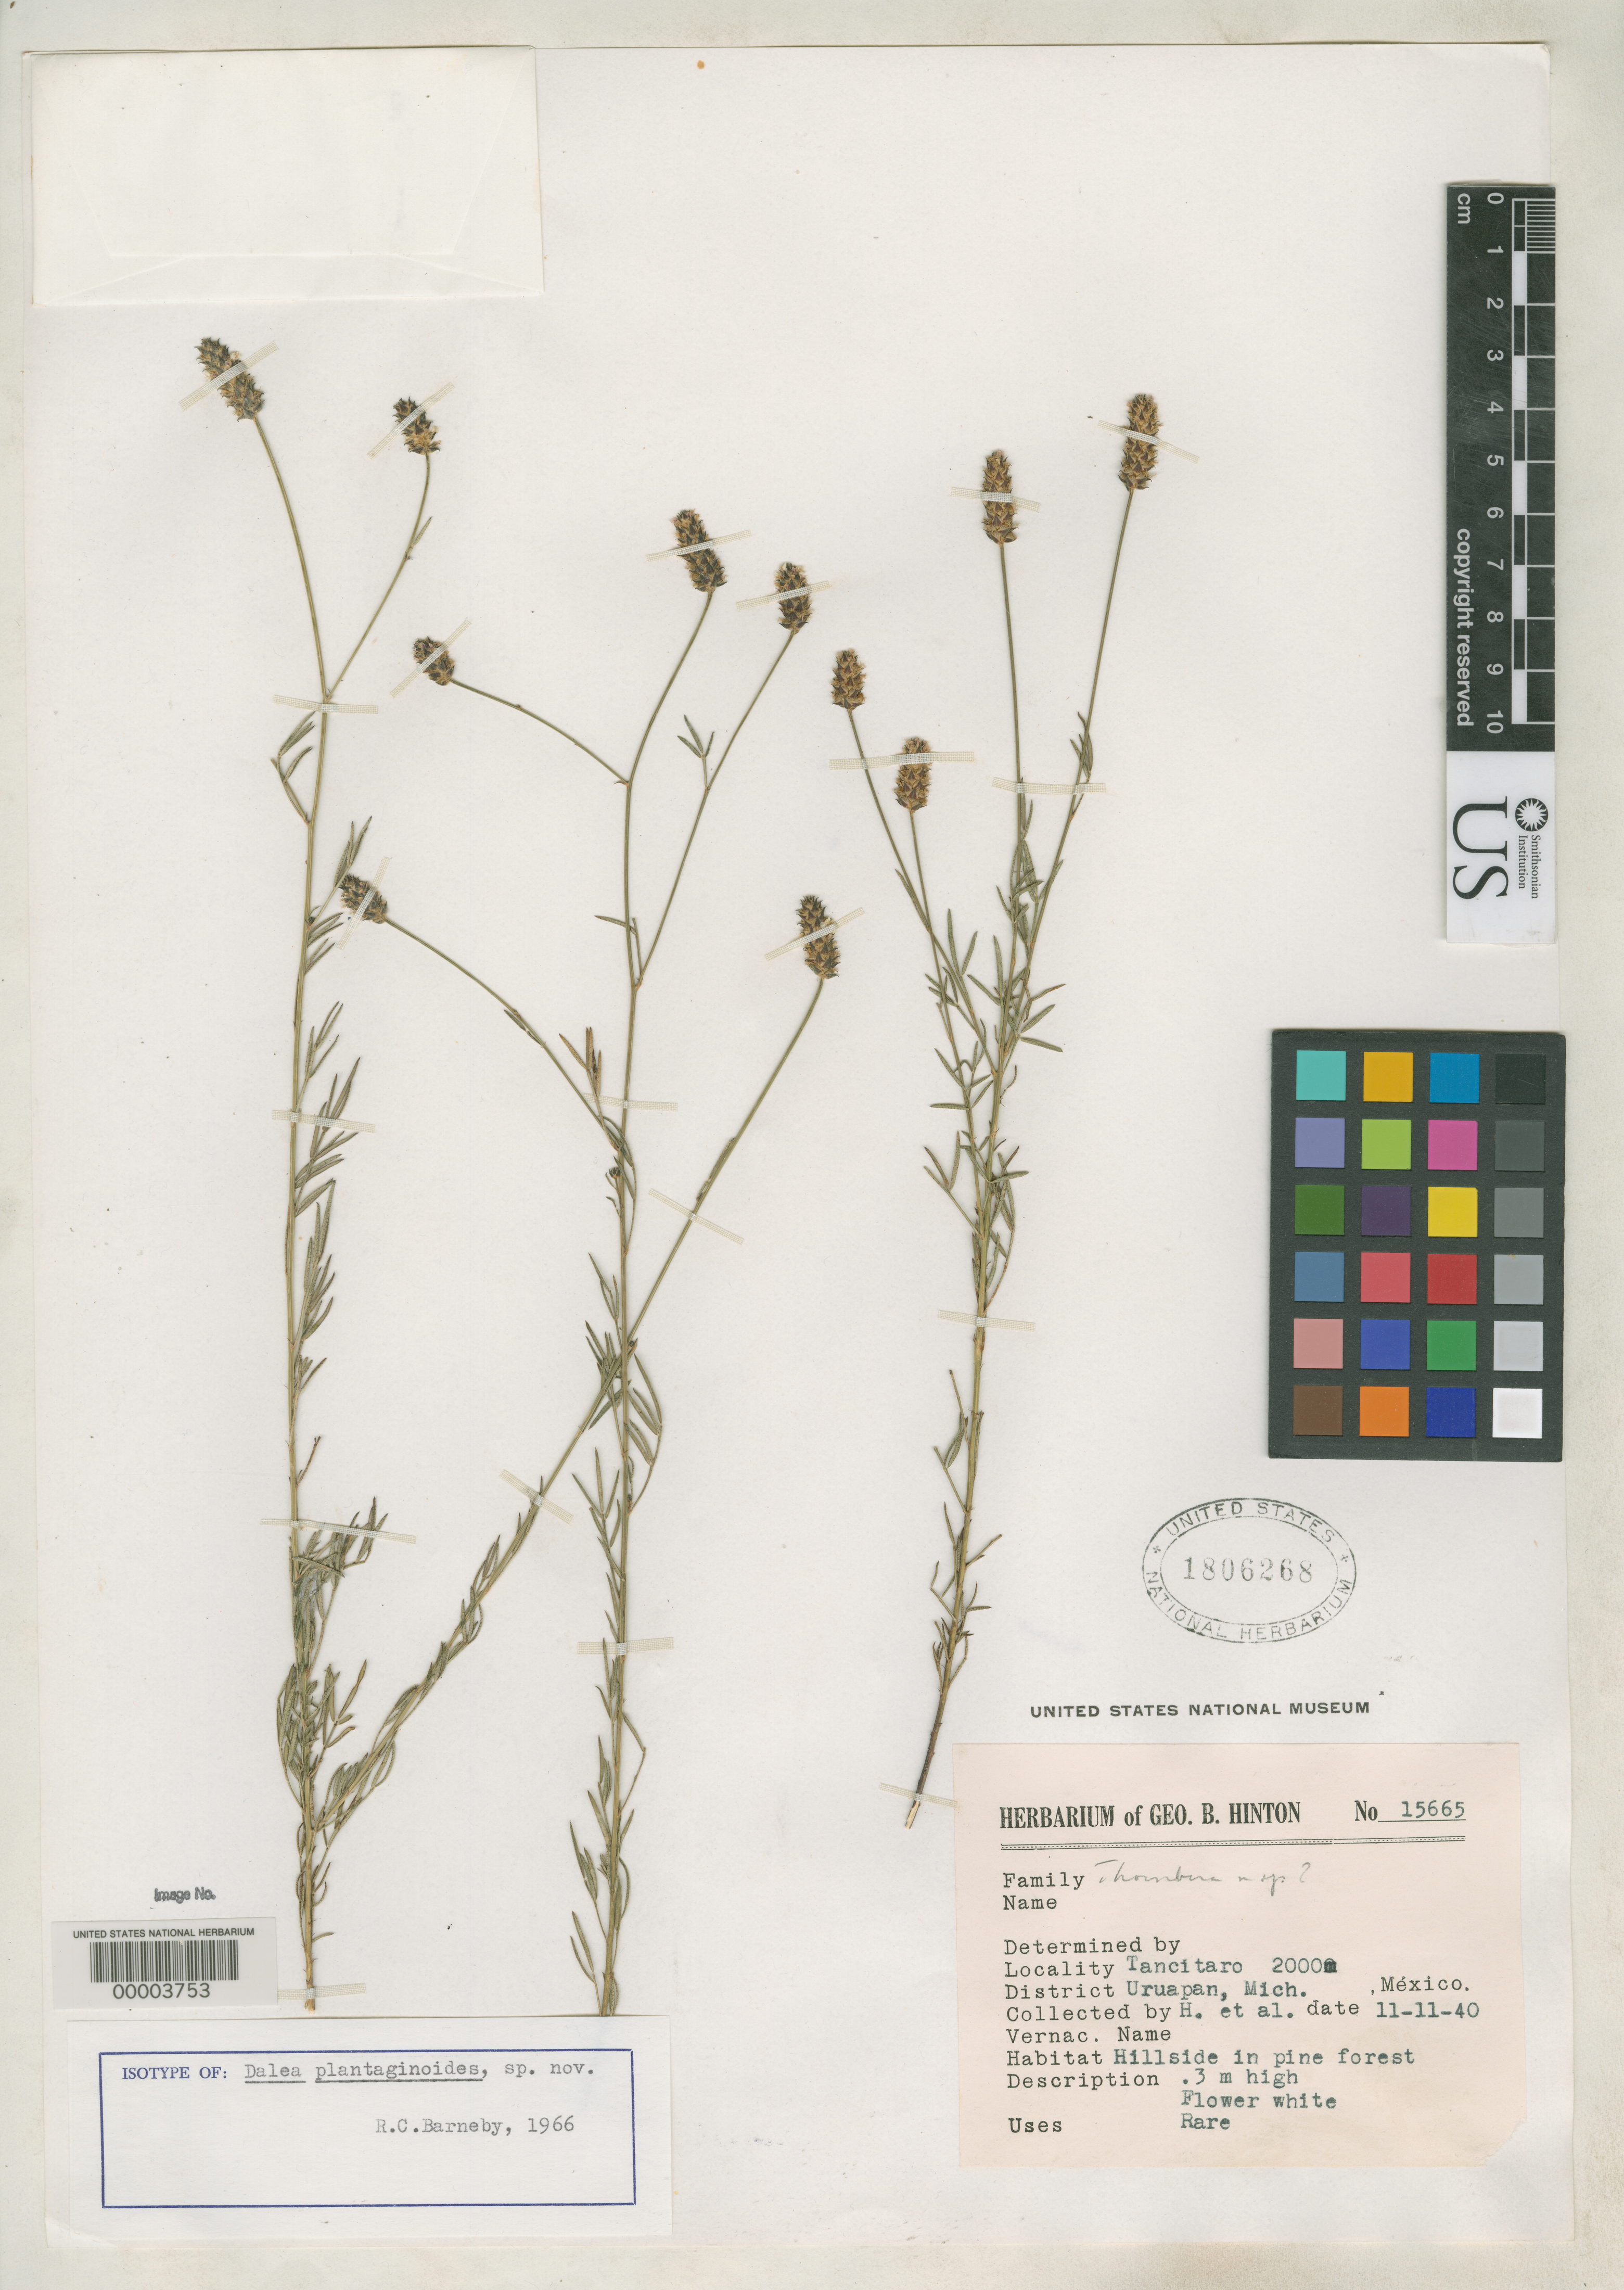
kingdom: Plantae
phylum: Tracheophyta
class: Magnoliopsida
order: Fabales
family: Fabaceae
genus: Dalea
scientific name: Dalea plantaginoides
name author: Barneby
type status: Isotype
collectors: G. B. Hinton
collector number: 15665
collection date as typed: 11 Nov 1940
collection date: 1940-11-11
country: Mexico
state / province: Michoacán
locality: Uruapan, Tancitaro.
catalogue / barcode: US 1806268